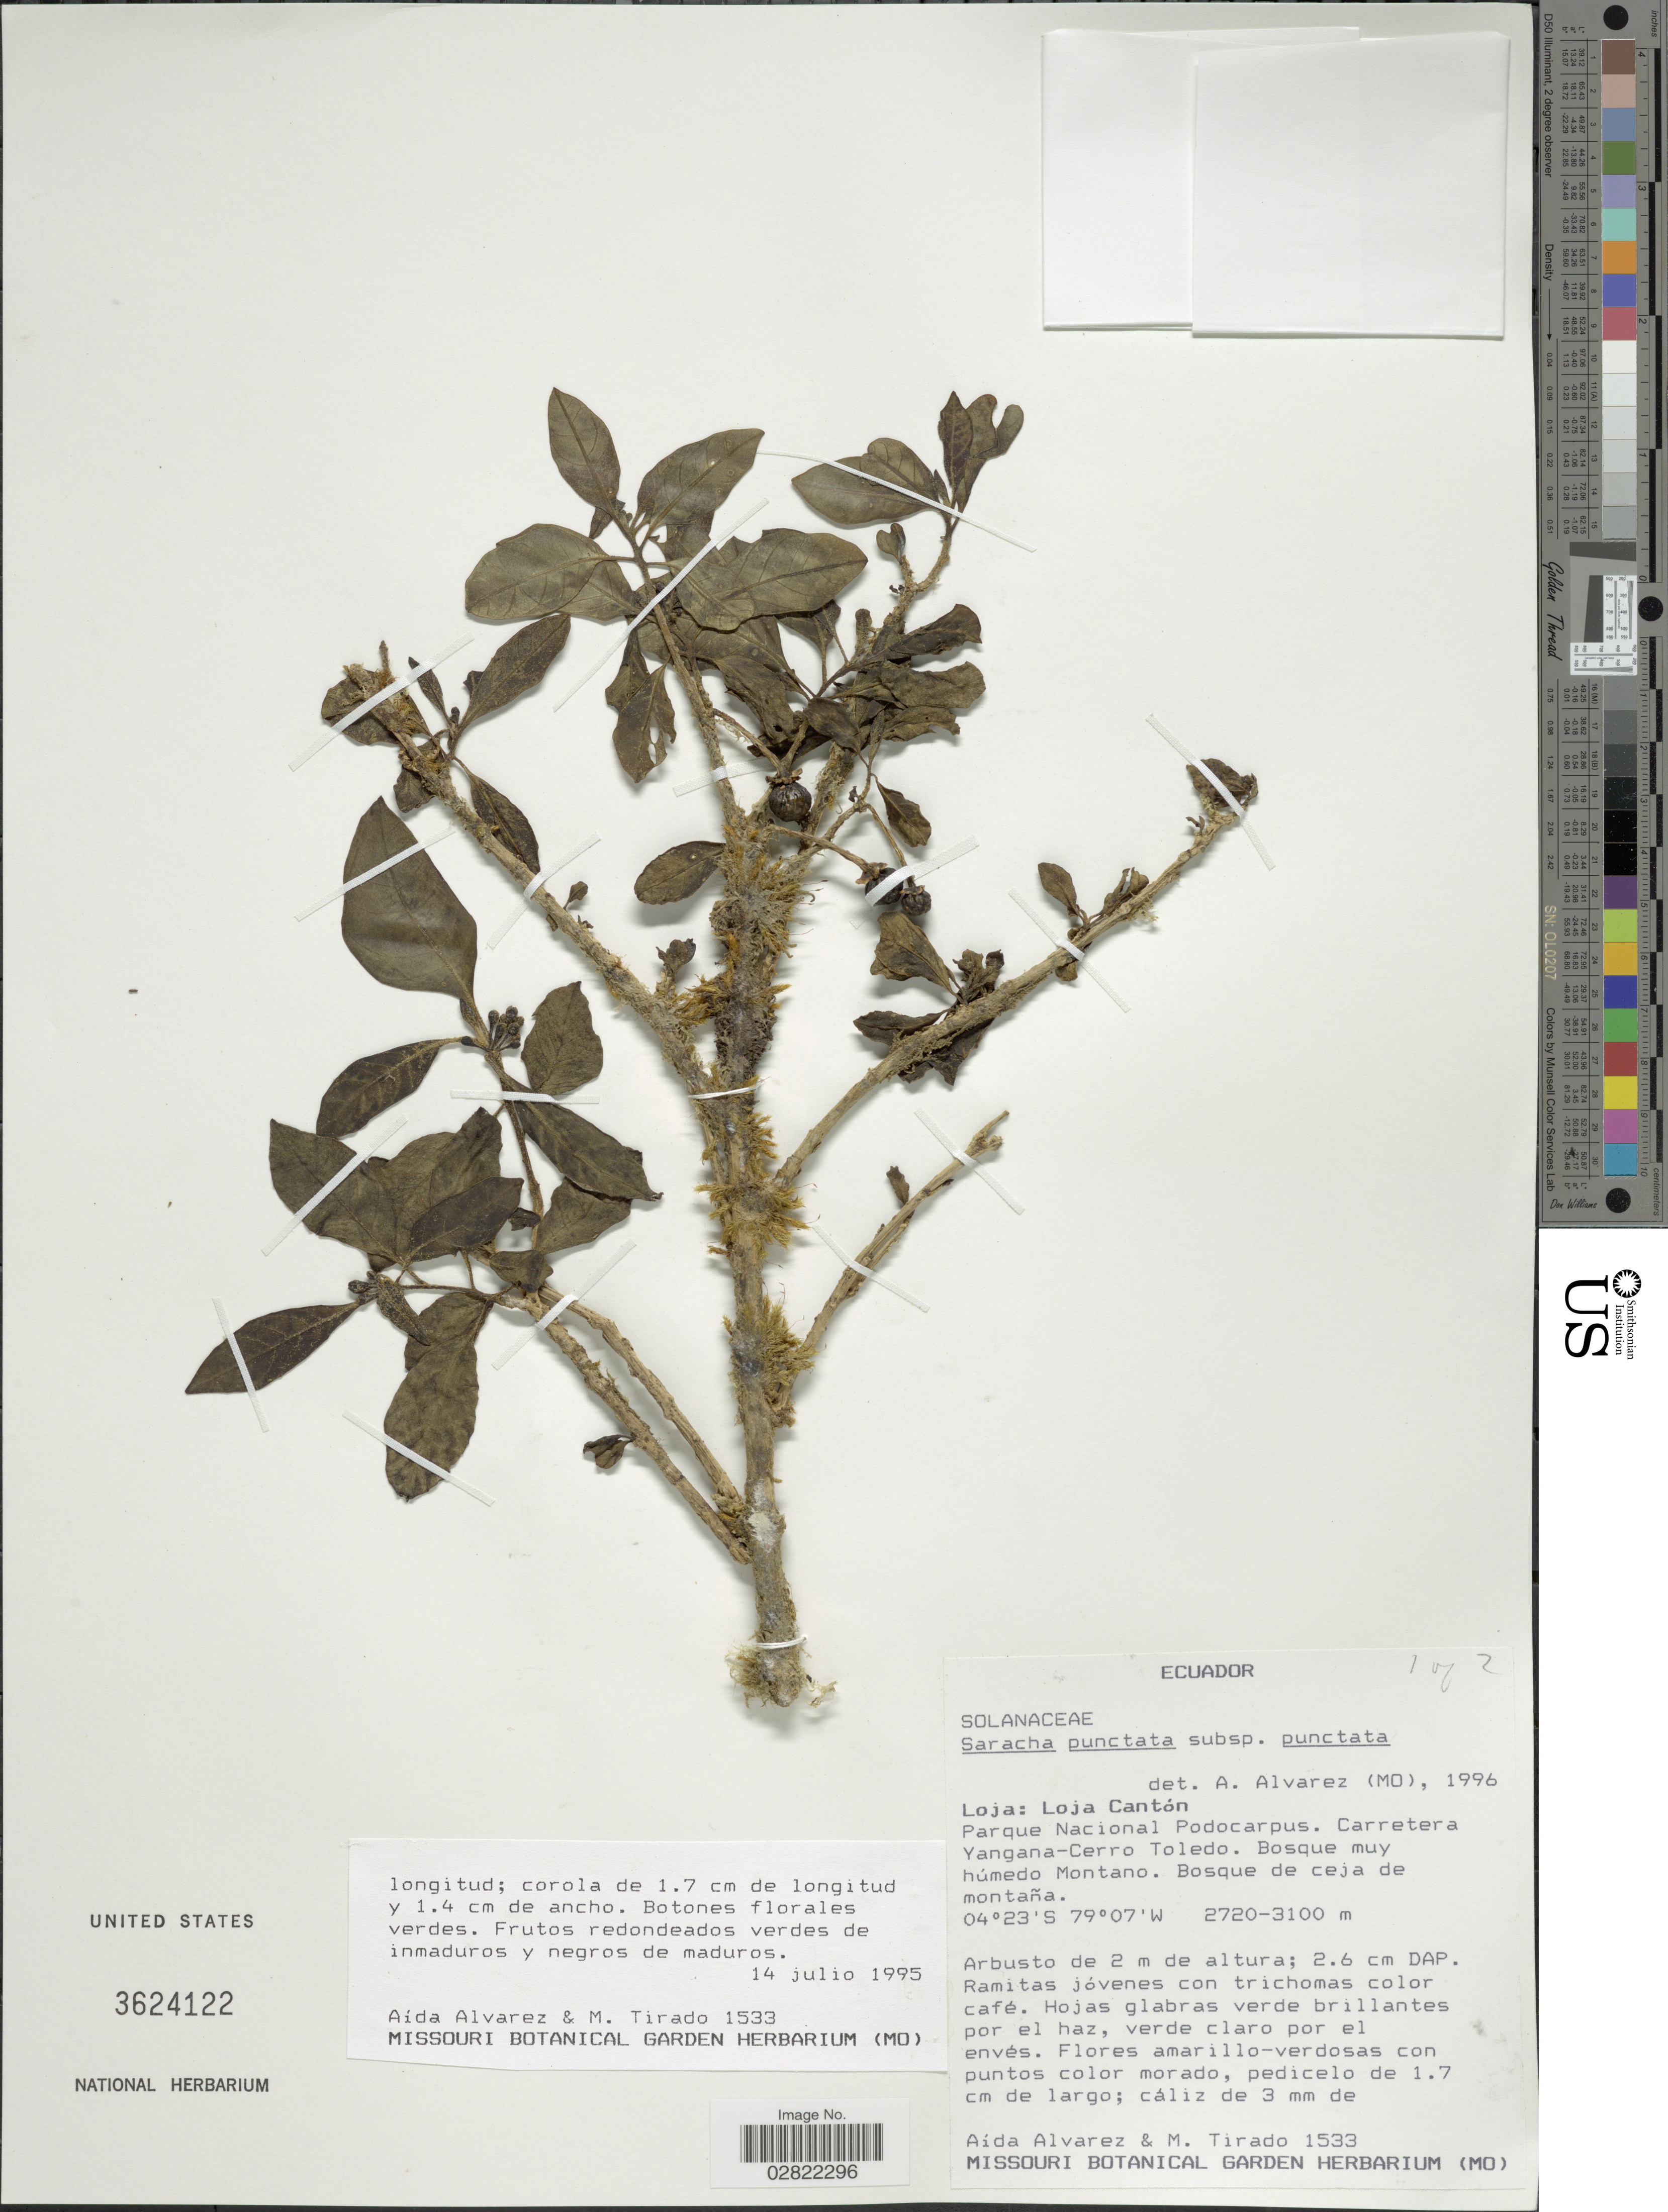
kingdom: Plantae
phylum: Tracheophyta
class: Magnoliopsida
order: Solanales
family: Solanaceae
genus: Saracha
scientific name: Saracha punctata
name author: Ruiz & Pav.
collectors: A. Alvarez & M. Tirado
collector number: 1533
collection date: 1995-07-14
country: Ecuador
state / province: Loja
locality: Loja: Loja Cantón, Parque Nacional Podocarpus, Carretera Yangana-Cerro Toledo.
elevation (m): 2720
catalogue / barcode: US 3624122